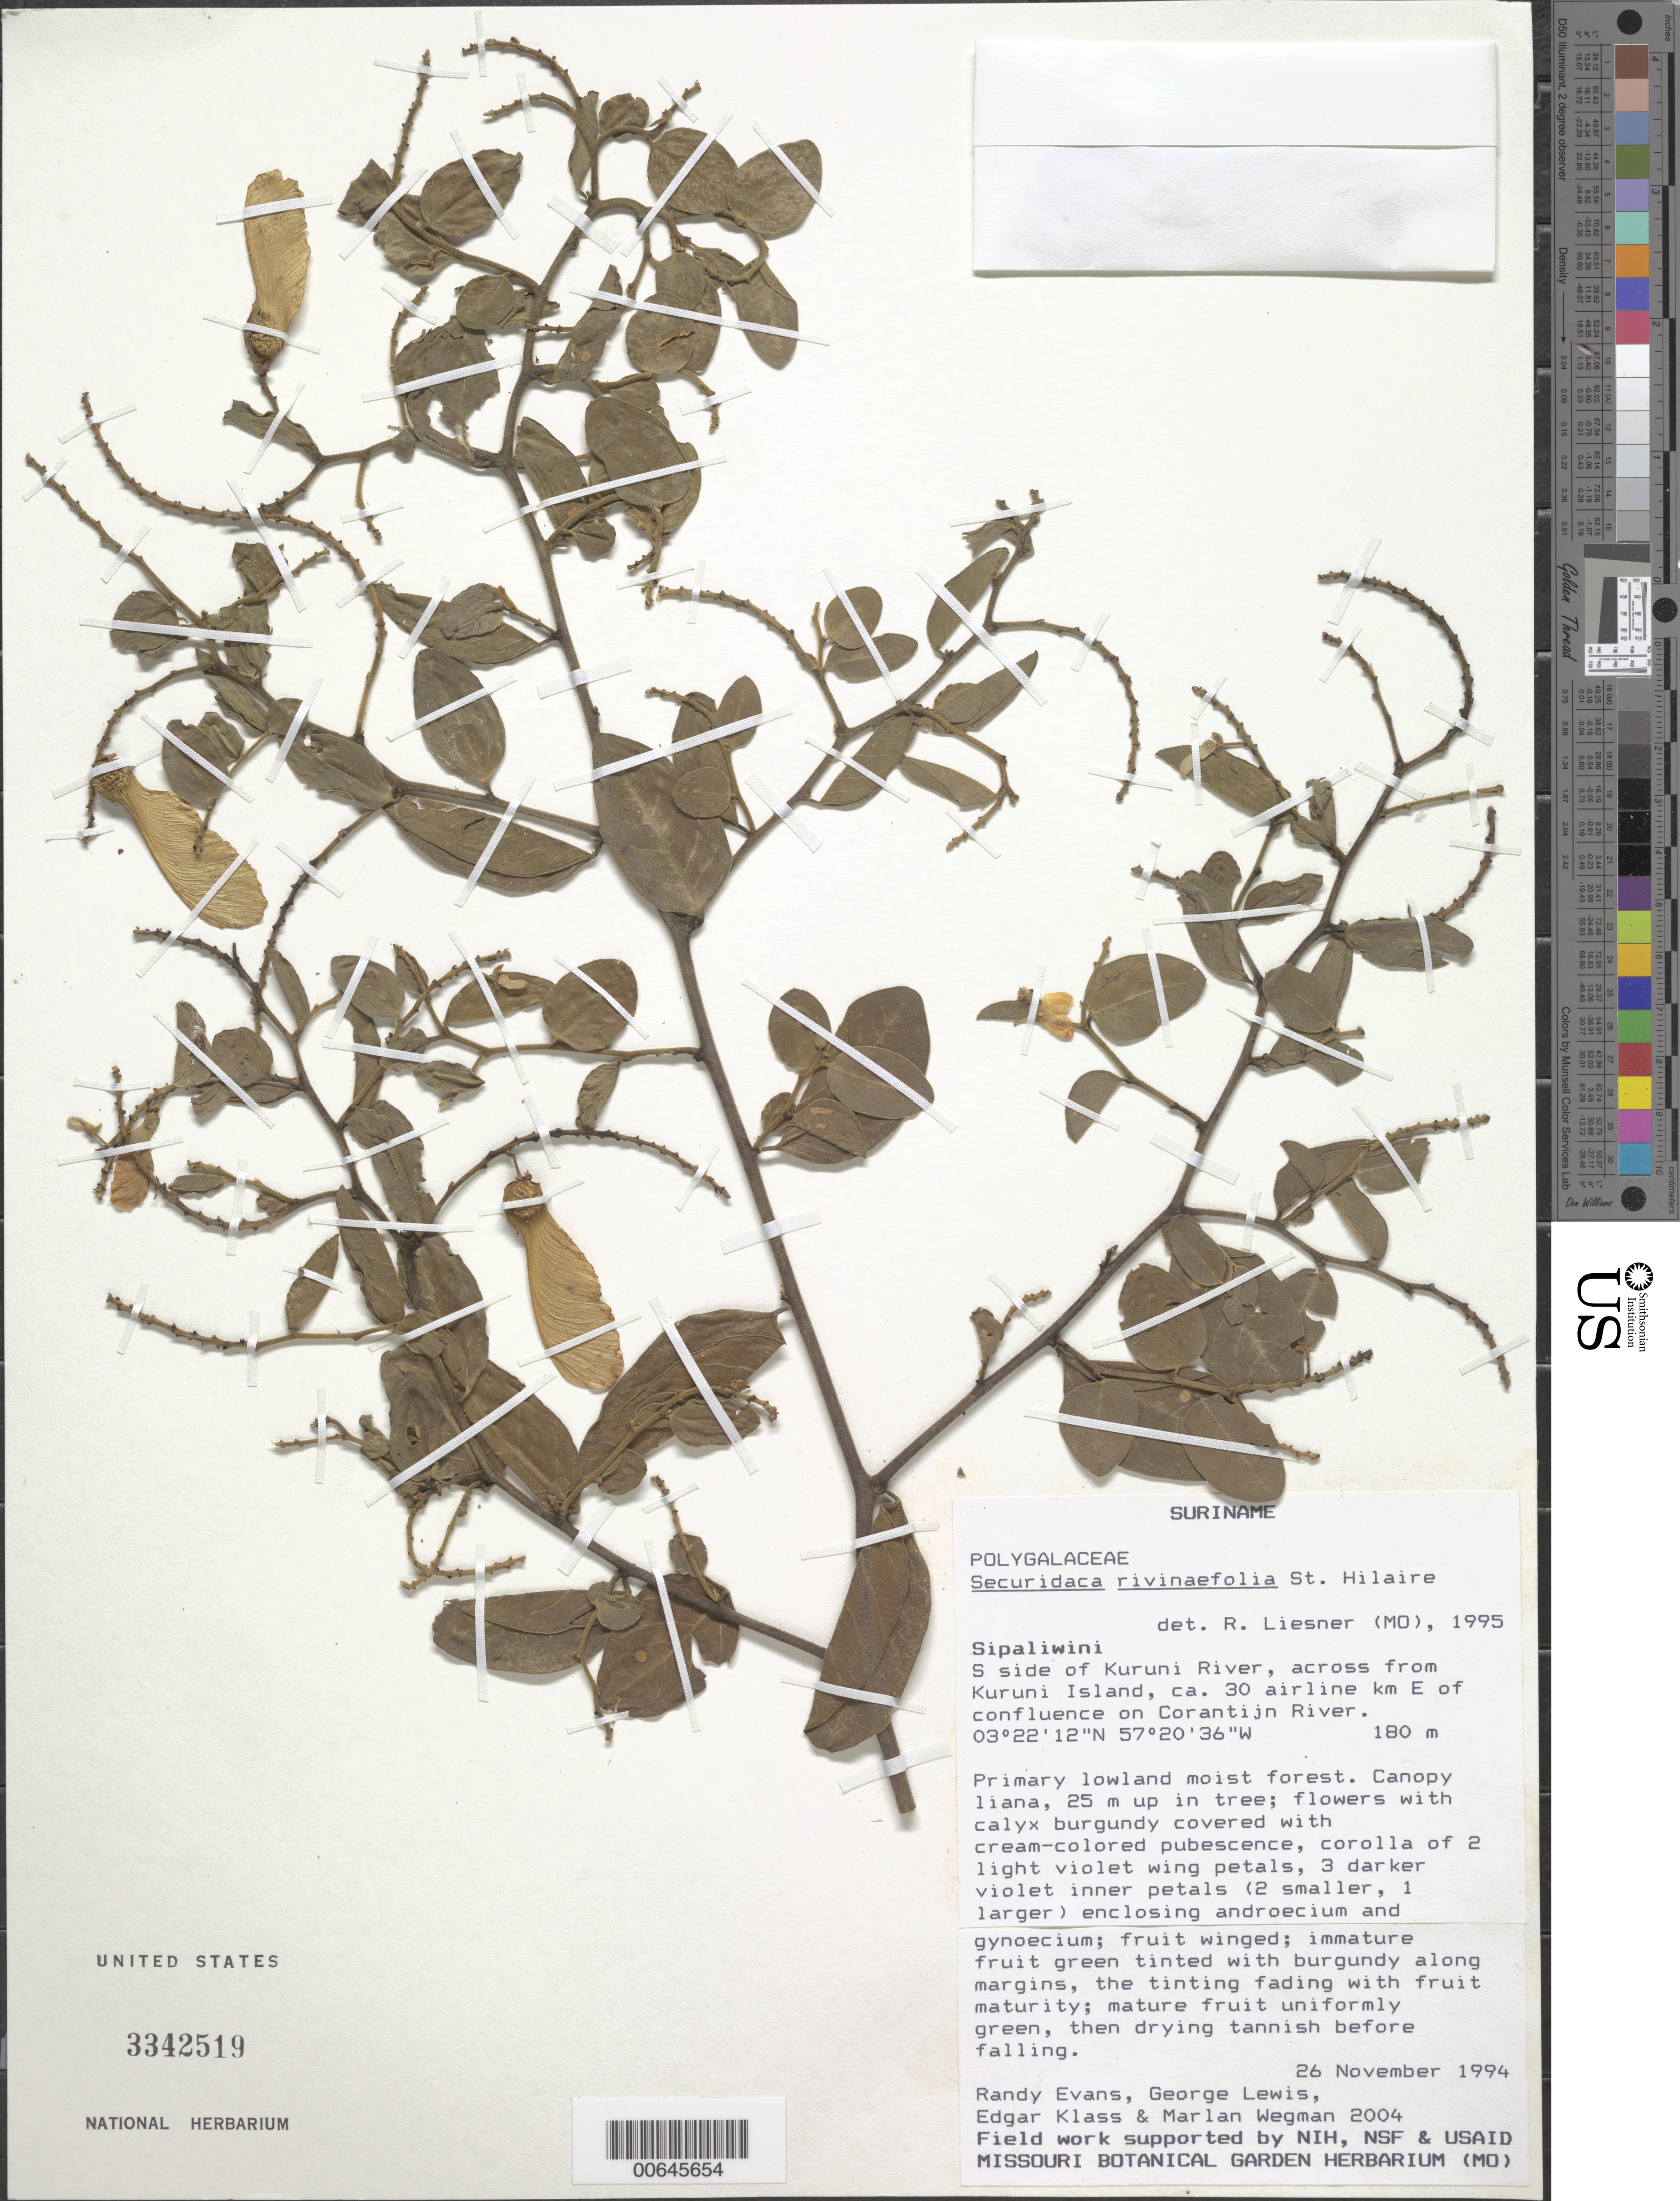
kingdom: Plantae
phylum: Tracheophyta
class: Magnoliopsida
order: Fabales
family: Polygalaceae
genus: Securidaca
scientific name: Securidaca rivinifolia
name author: A. St.-Hil. & Moq.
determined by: Liesner, R. L.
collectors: R. Evans, G. Lewis, E. Klass & M. Wegman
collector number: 2004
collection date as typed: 26-Nov-94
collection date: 1994-11-26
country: Suriname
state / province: Sipaliwini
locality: Kuruni River, S side, across from Kuruni Island, ca. 30 airline km E of confl. on Corantijn R.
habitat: Primary lowland moist forest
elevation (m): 180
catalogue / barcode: US 3342519